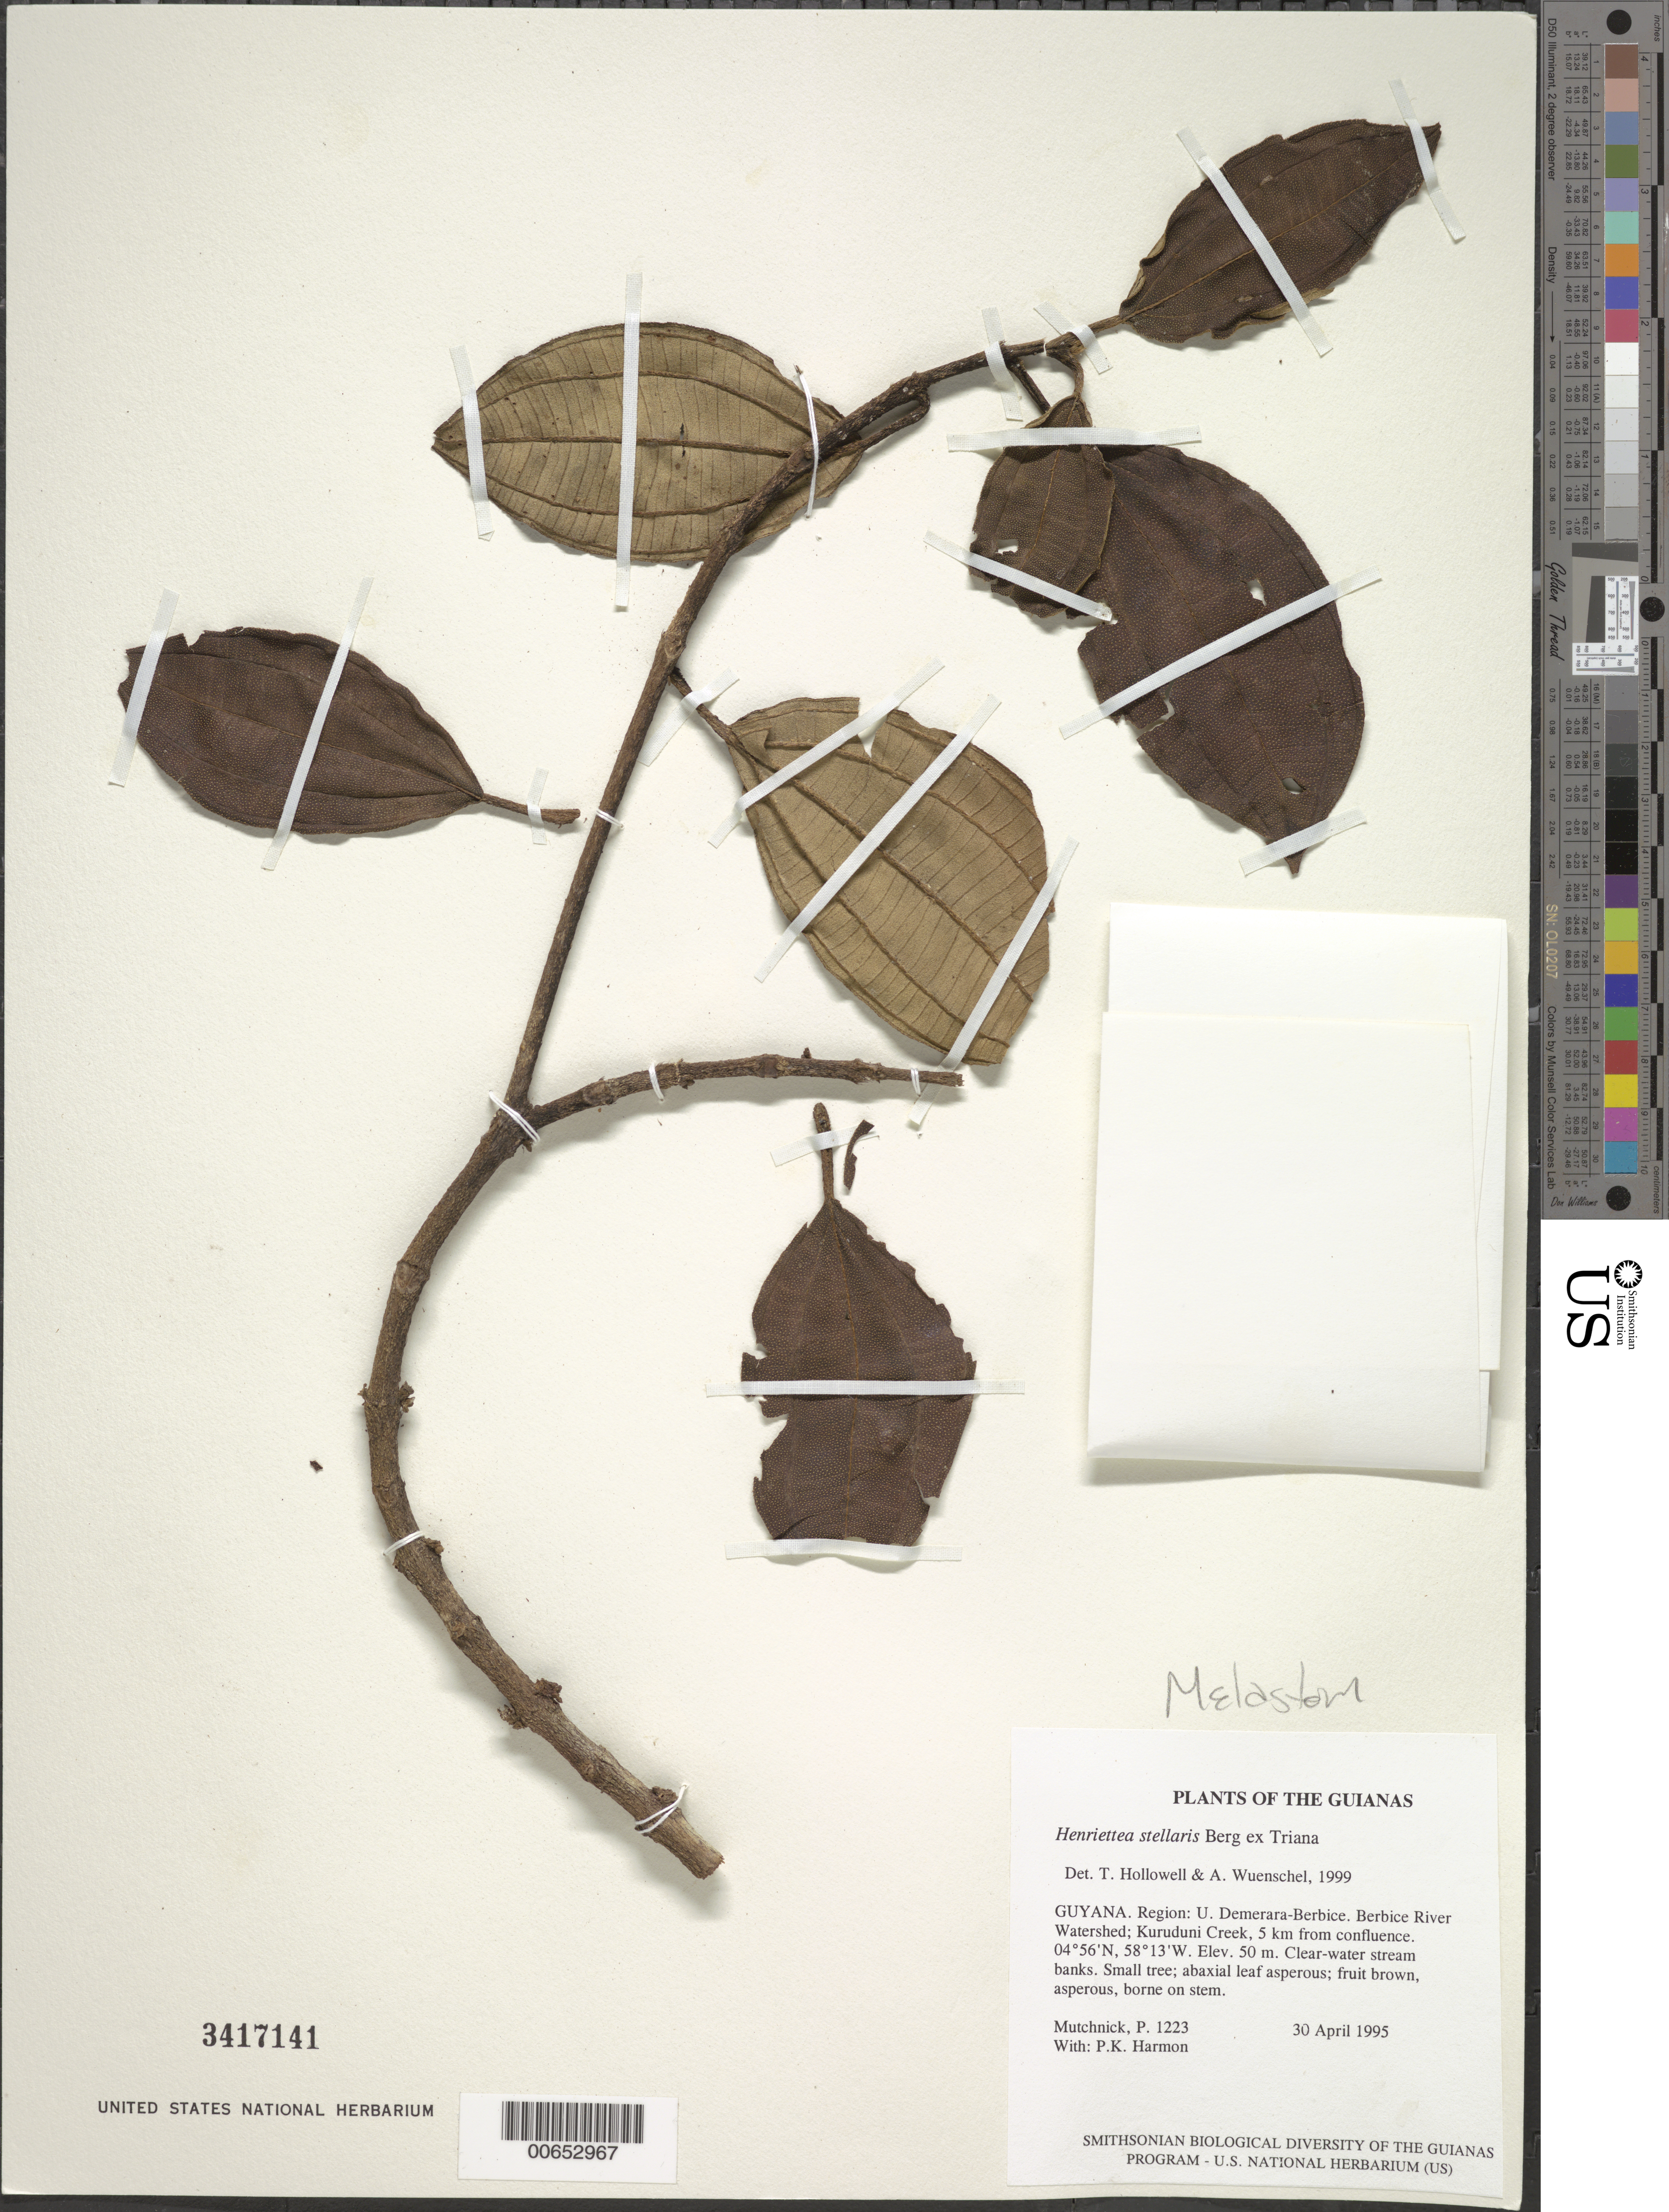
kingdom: Plantae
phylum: Tracheophyta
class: Magnoliopsida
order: Myrtales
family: Melastomataceae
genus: Henriettea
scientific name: Henriettea stellaris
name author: O. Berg ex Triana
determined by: Hollowell, T. H.; Wuenschel, A.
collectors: P. Mutchnick & P. Harmon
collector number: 1223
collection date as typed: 30 April 1995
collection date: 1995-04-30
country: Guyana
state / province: U. Demerara-Berbice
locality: Berbice River Watershed; Kuruduni Creek, 5 km from confluence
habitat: Clear-water stream banks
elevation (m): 50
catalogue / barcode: US 3417141